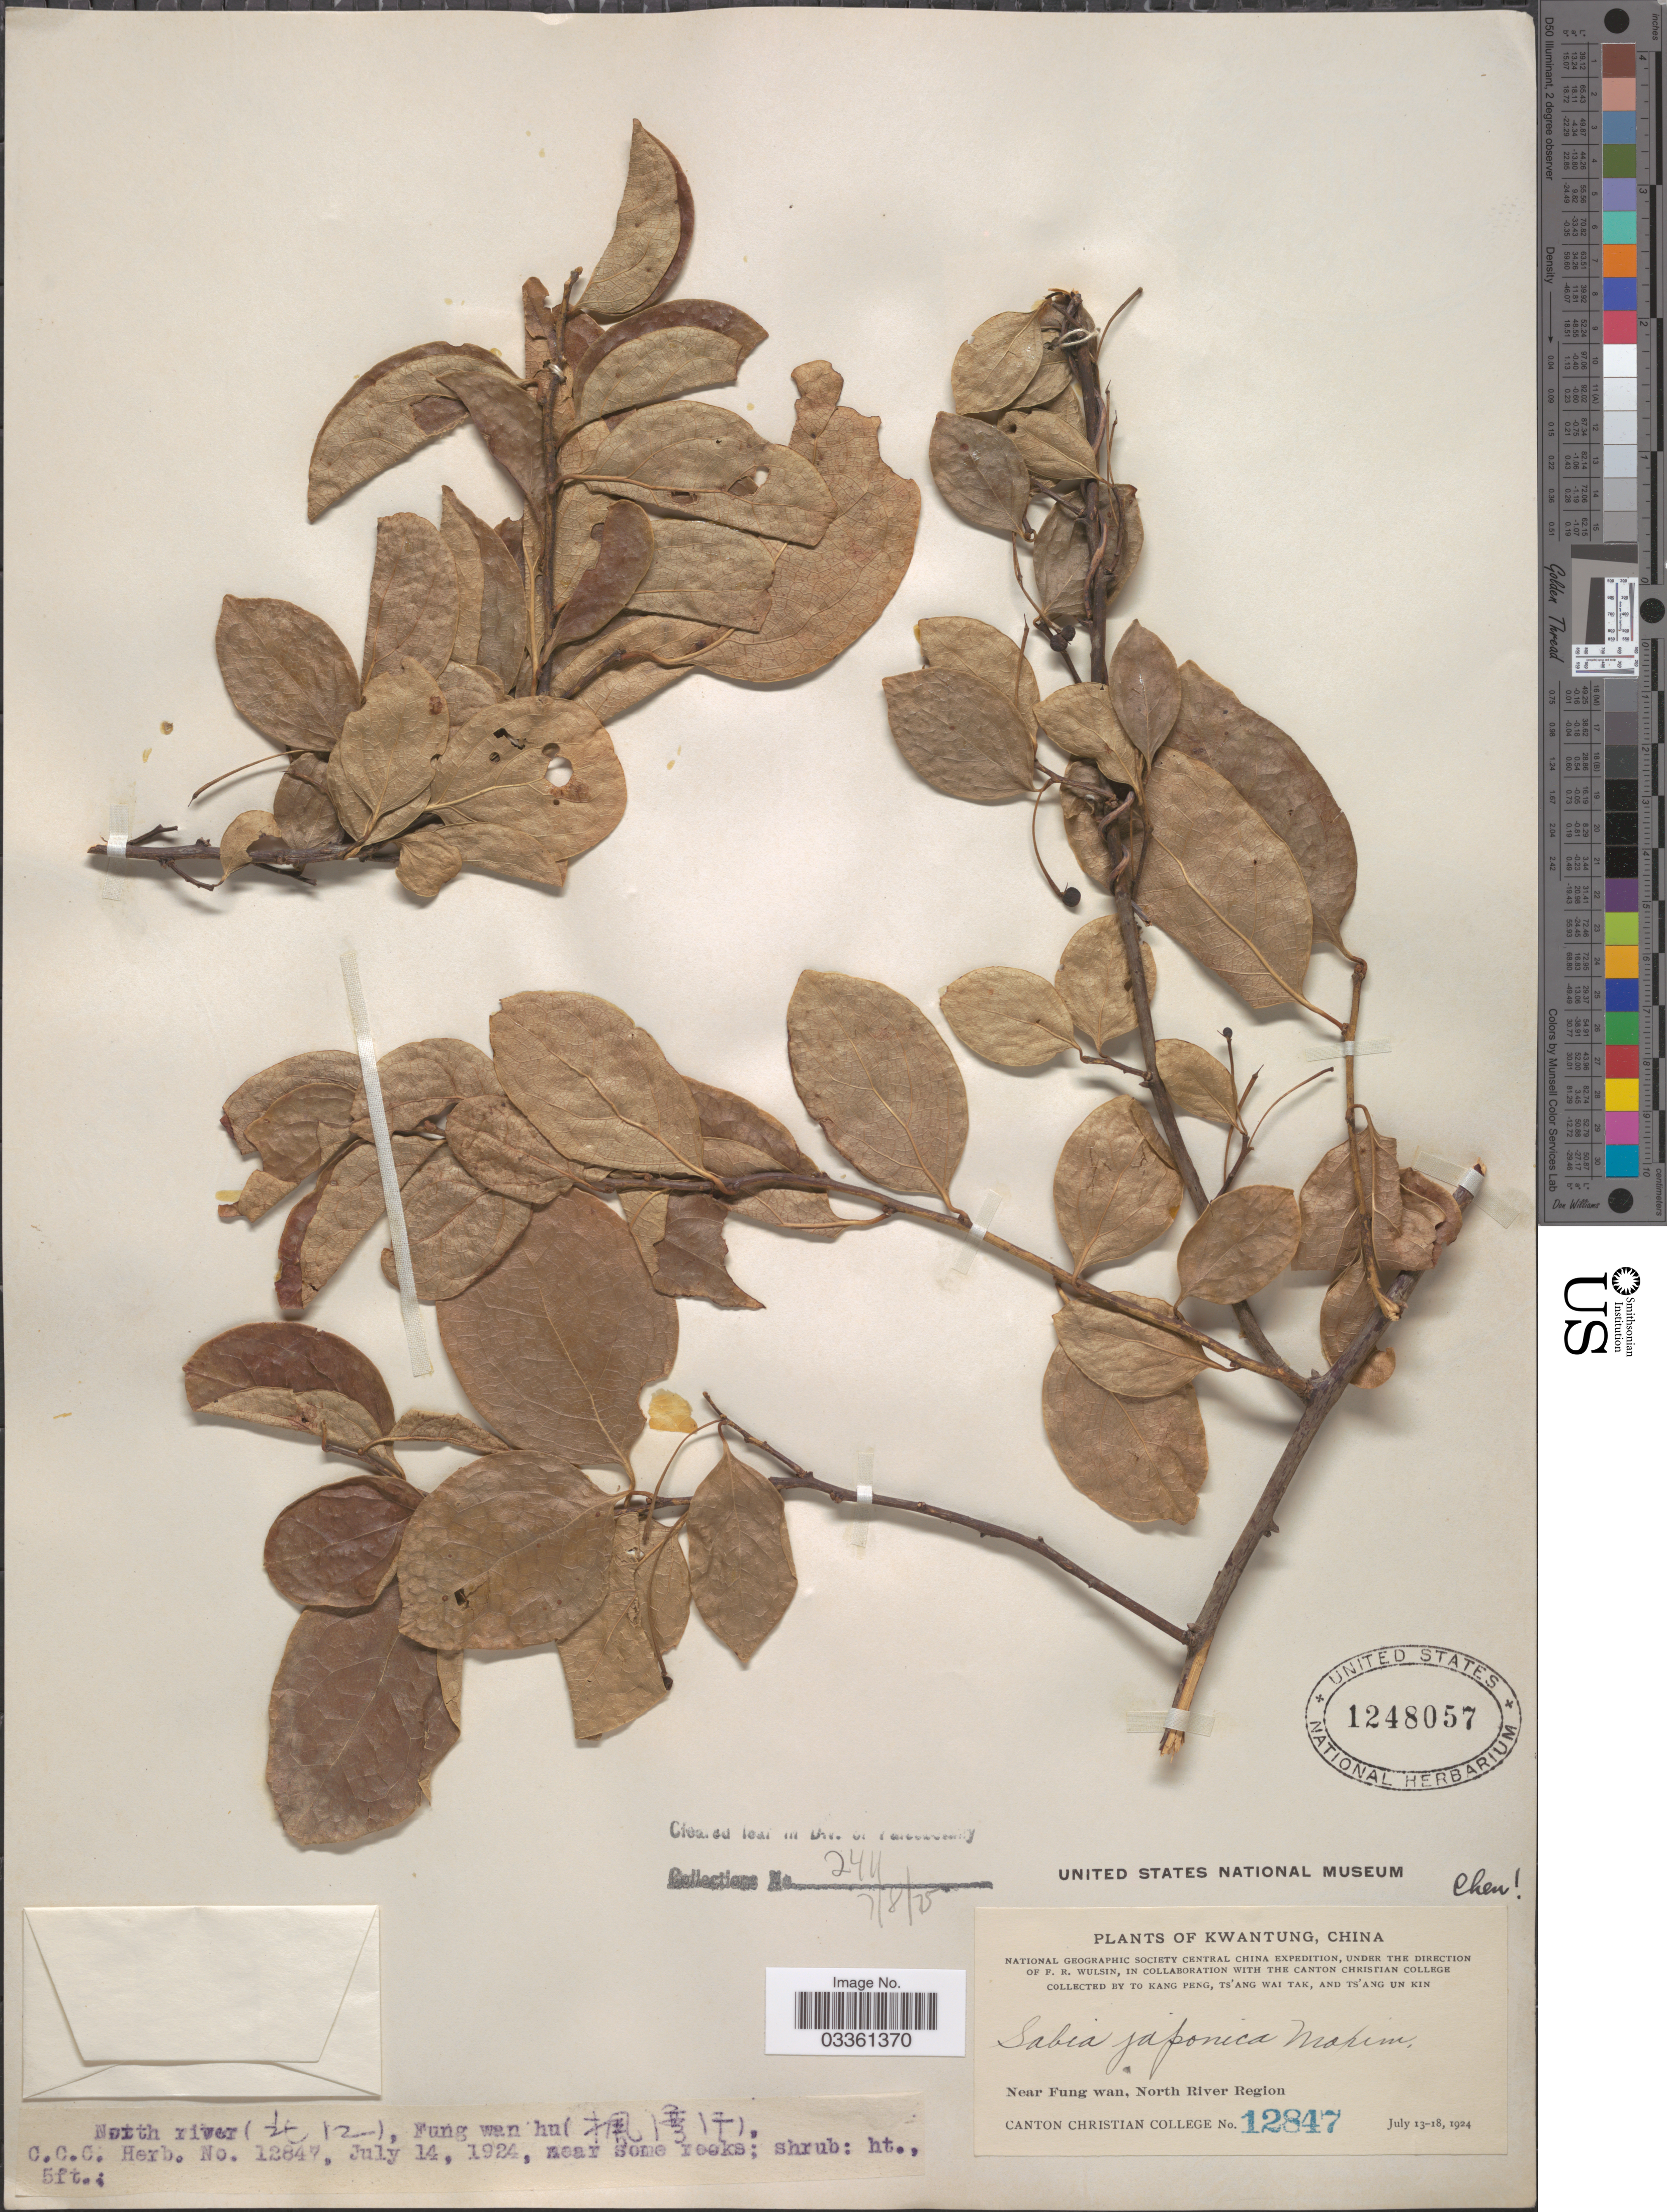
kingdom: Plantae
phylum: Tracheophyta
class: Magnoliopsida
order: Proteales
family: Sabiaceae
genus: Sabia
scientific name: Sabia japonica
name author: Maxim.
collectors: T. K. Peng, W. T. Tsang & Ts' Ang Un Kin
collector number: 12847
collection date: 1924-07-14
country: China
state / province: Guangdong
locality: Kwangtung. Near Fung wan, North River Region. North river (X), Fung wan hu (X).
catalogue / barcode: US 1248057